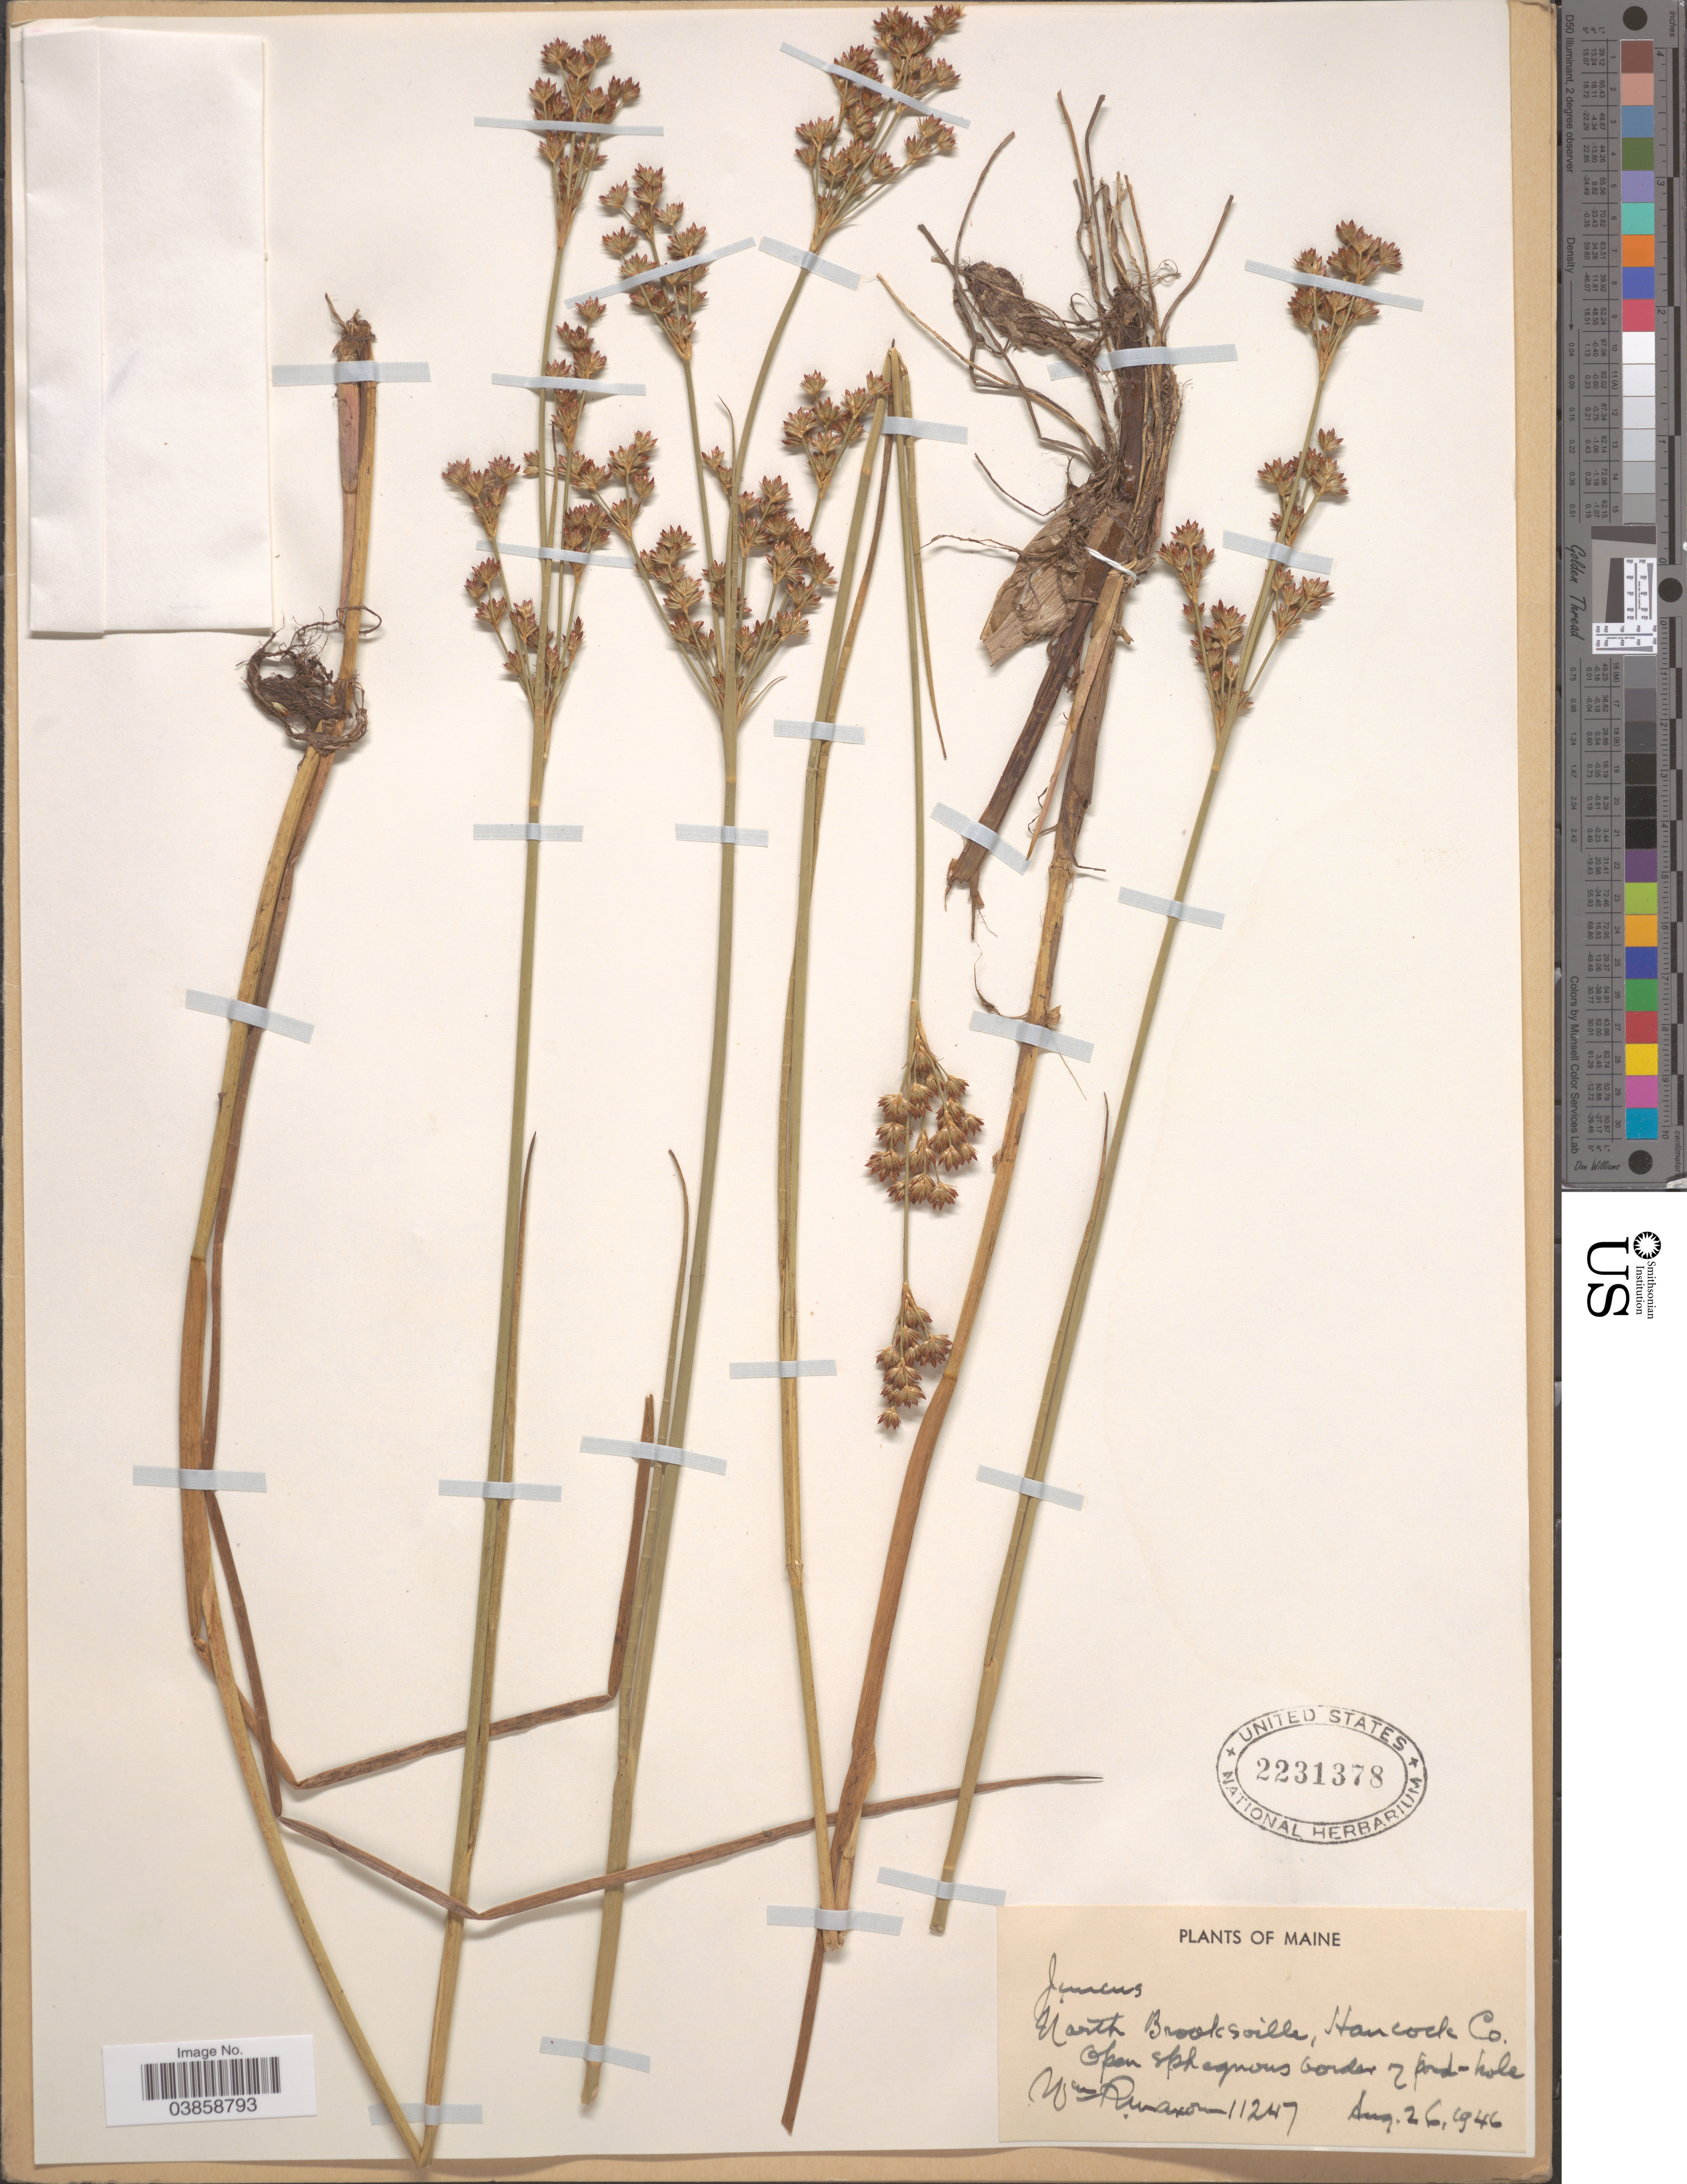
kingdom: Plantae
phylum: Tracheophyta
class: Liliopsida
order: Poales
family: Juncaceae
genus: Juncus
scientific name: Juncus sp.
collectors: W. R. Maxon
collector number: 11247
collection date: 1946-08-26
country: United States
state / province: Maine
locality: North Brooksville, Hancock Co.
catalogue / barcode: US 2231378